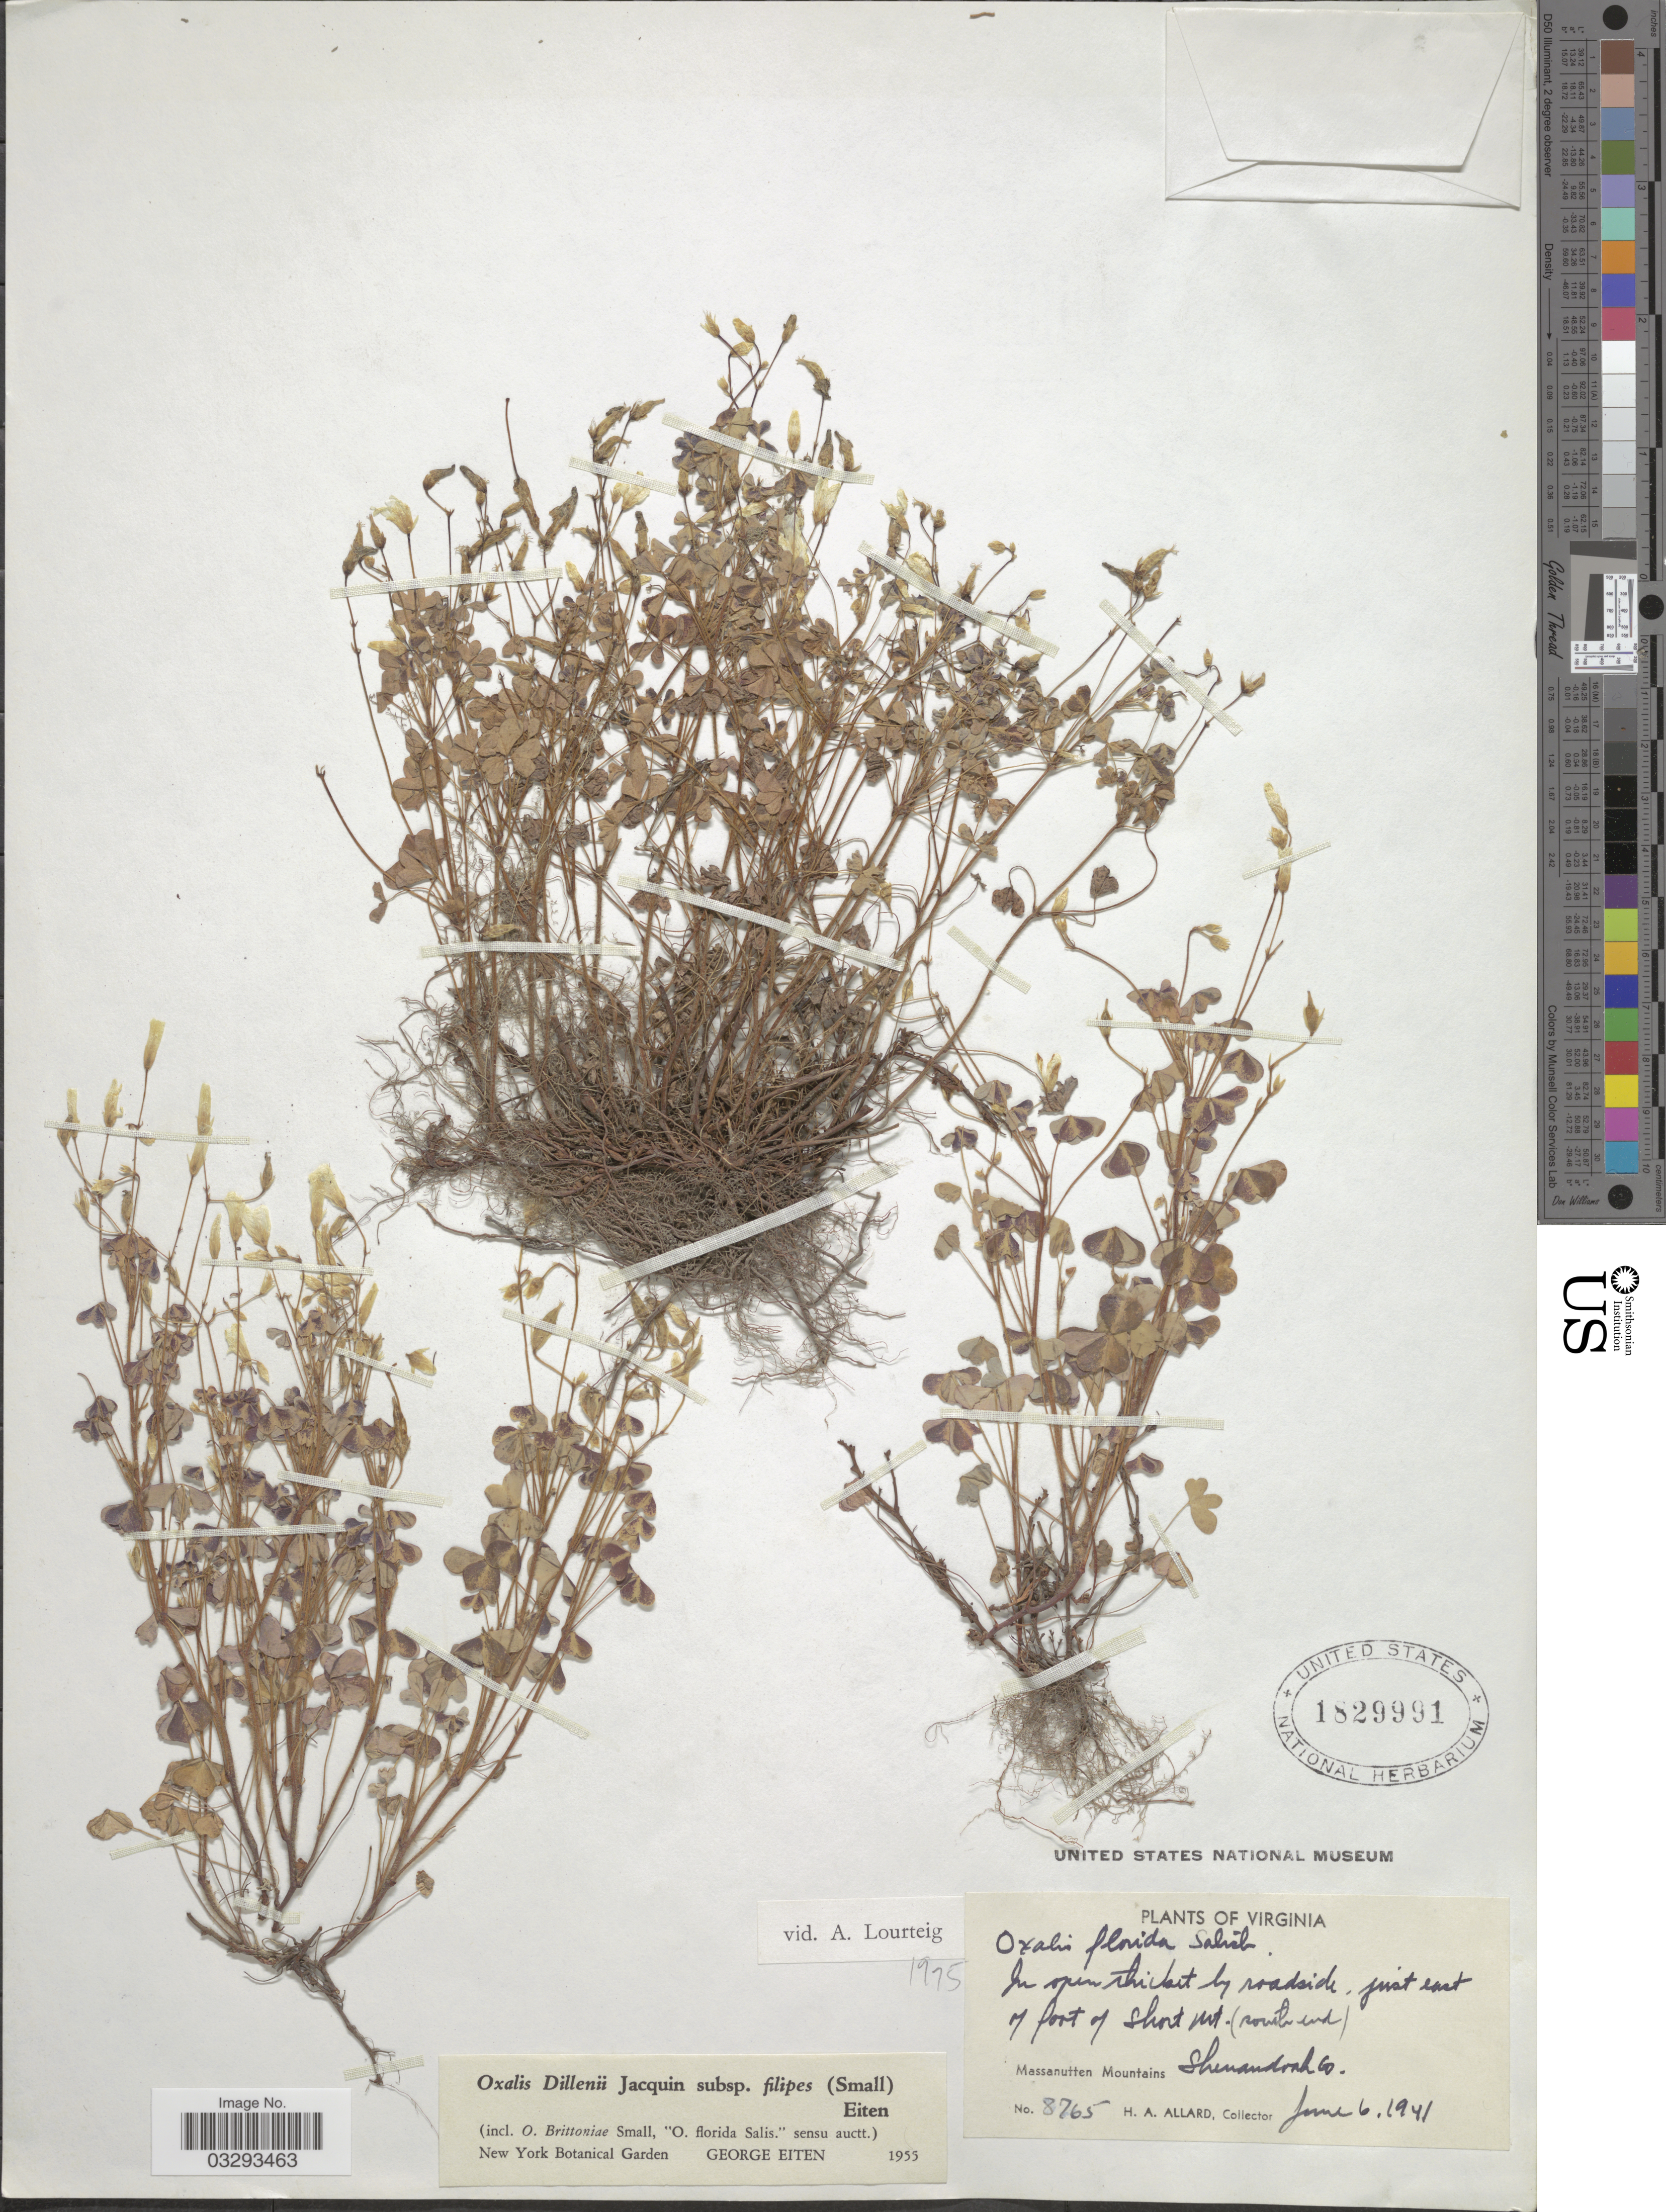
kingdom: Plantae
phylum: Tracheophyta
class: Magnoliopsida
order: Oxalidales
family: Oxalidaceae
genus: Oxalis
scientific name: Oxalis florida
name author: Salisb.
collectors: H. A. Allard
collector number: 8765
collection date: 1941-06-06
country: United States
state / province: Virginia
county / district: Shenandoah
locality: Just east of foot of Short Mt. (south end). Massanutten Mountains. Shenandoah Co.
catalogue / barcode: US 1829991